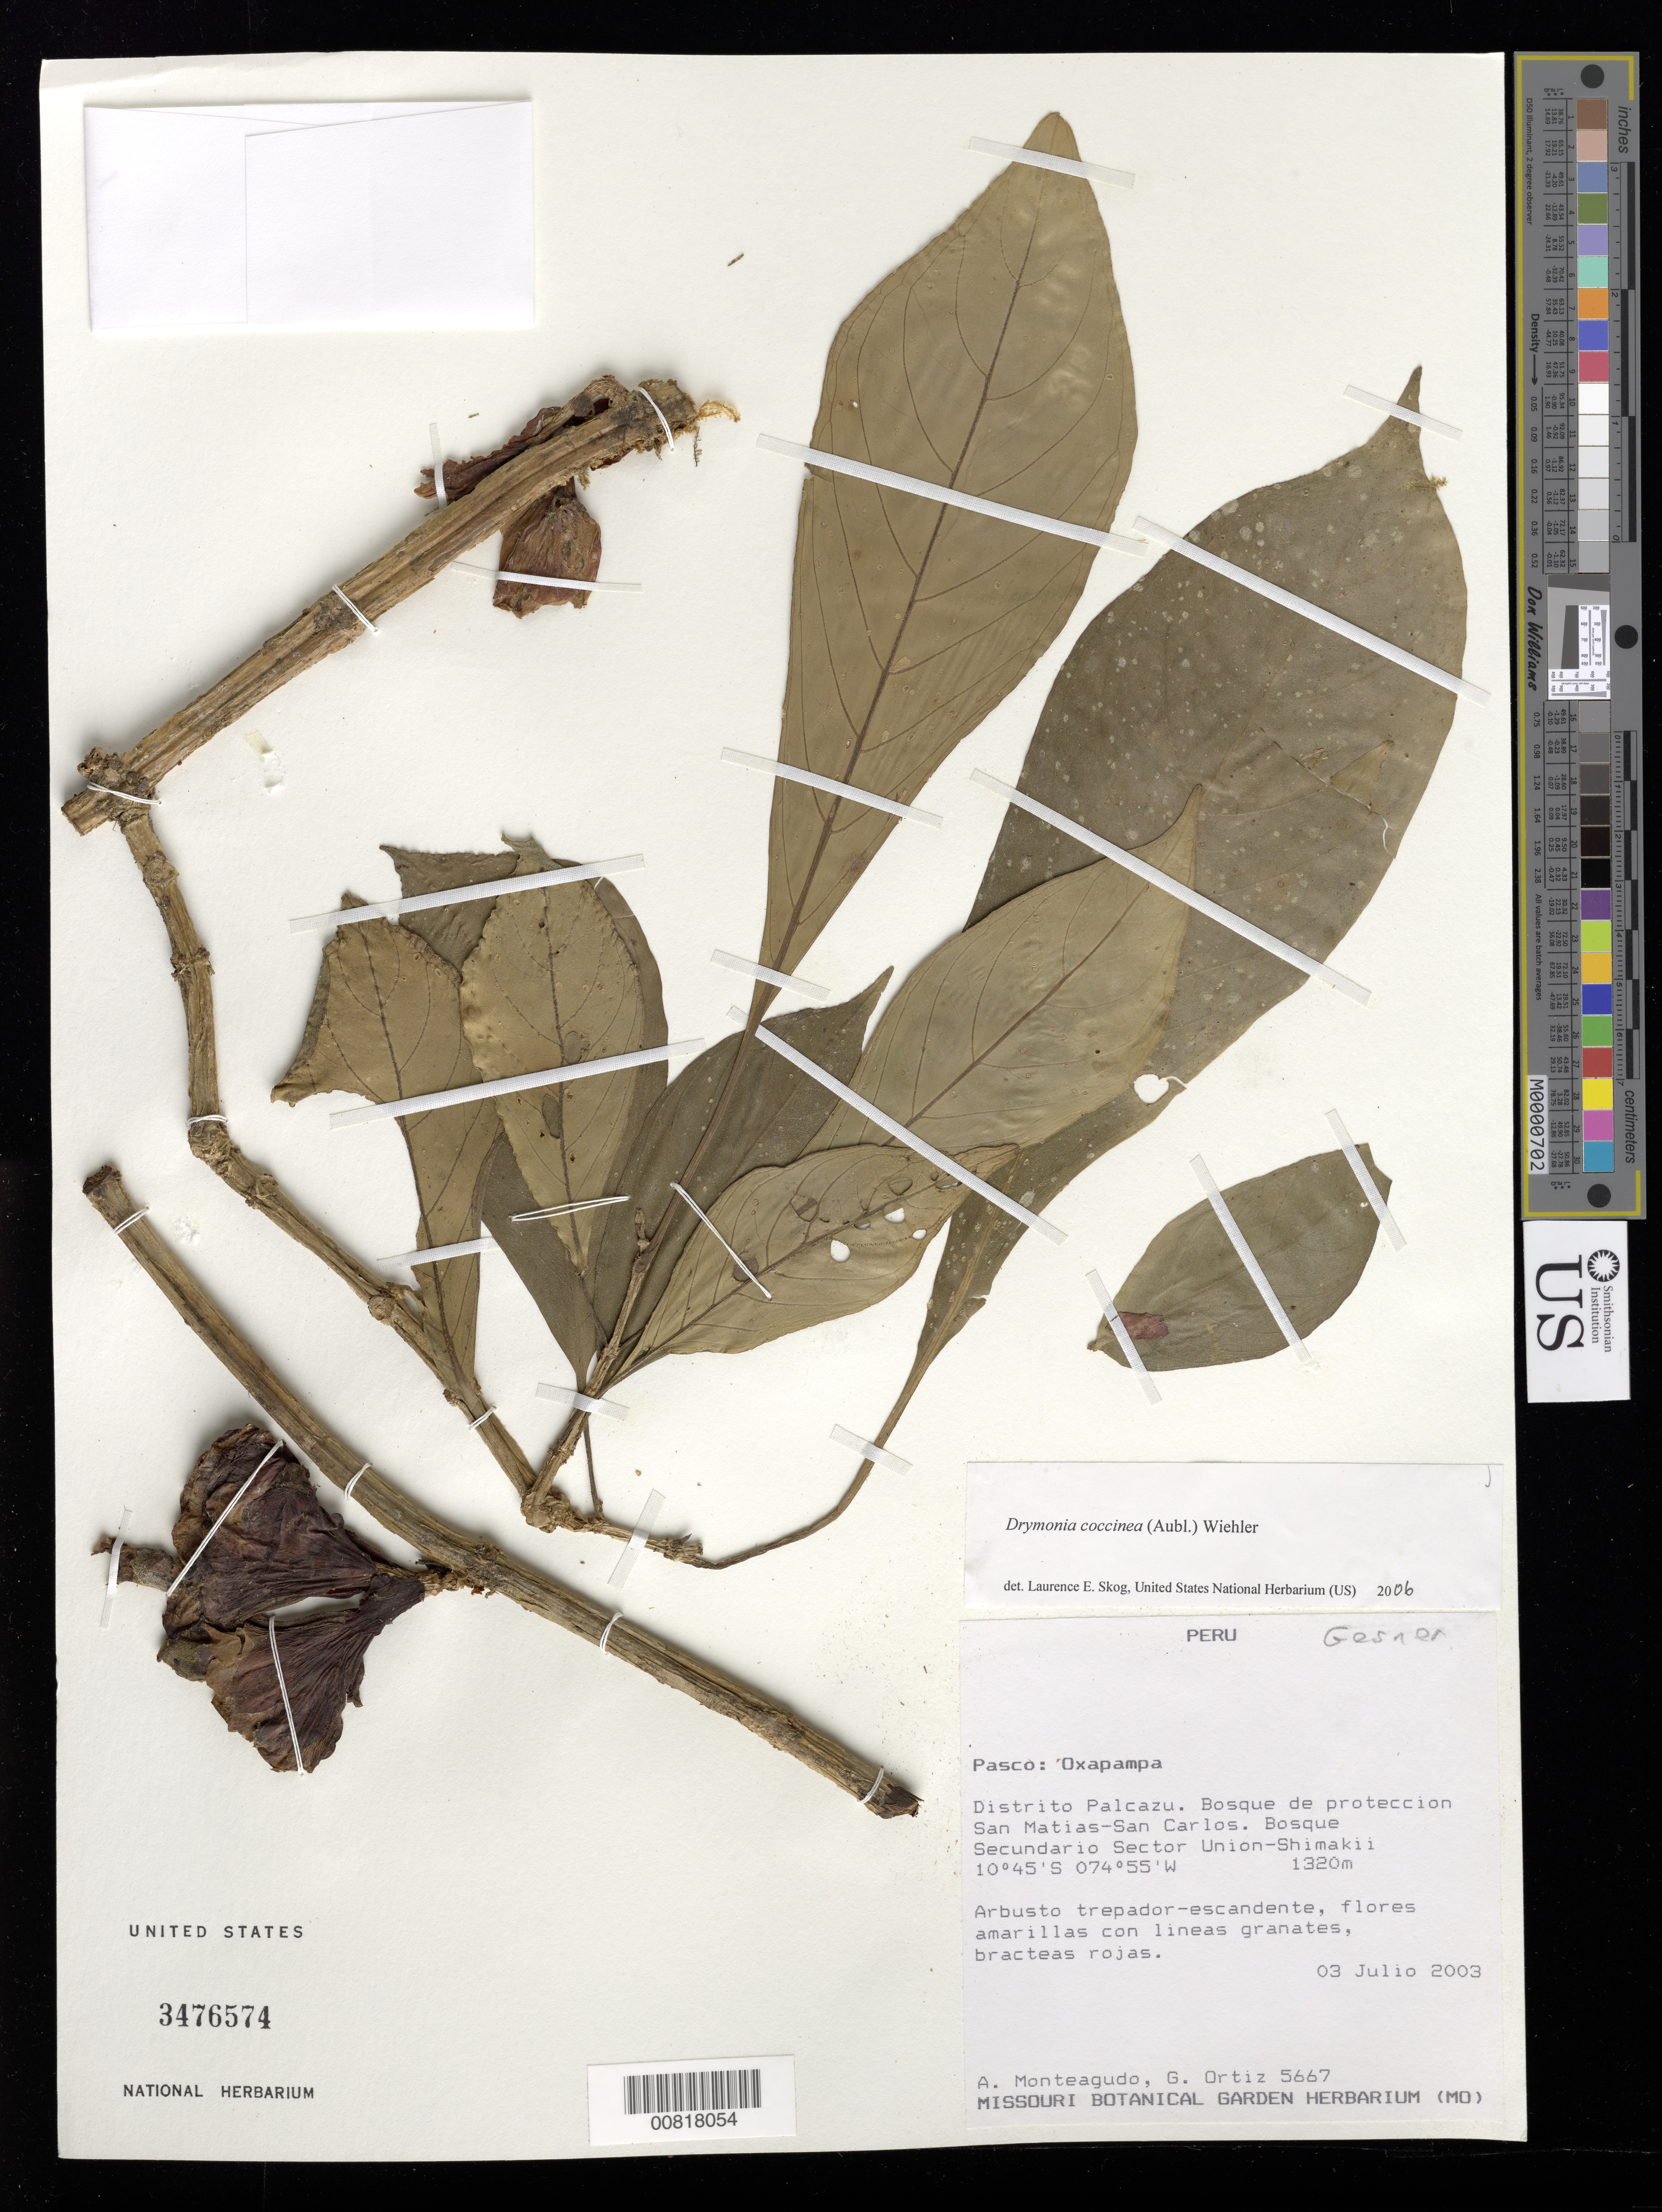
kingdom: Plantae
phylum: Tracheophyta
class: Magnoliopsida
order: Lamiales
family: Gesneriaceae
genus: Drymonia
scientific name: Drymonia coccinea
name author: (Aubl.) Wiehler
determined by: Skog, Laurence E.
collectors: A. Monteagudo & G. Ortiz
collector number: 5667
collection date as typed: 03 Jul 2003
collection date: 2003-07-03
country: Peru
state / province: Pasco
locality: Pasco: Oxapampa. Distrito Palcazu, Bosque de proteccion San Matias-San Carlos. Bosque secundario Sector Union-Shimakii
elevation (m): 1320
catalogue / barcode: US 3476574